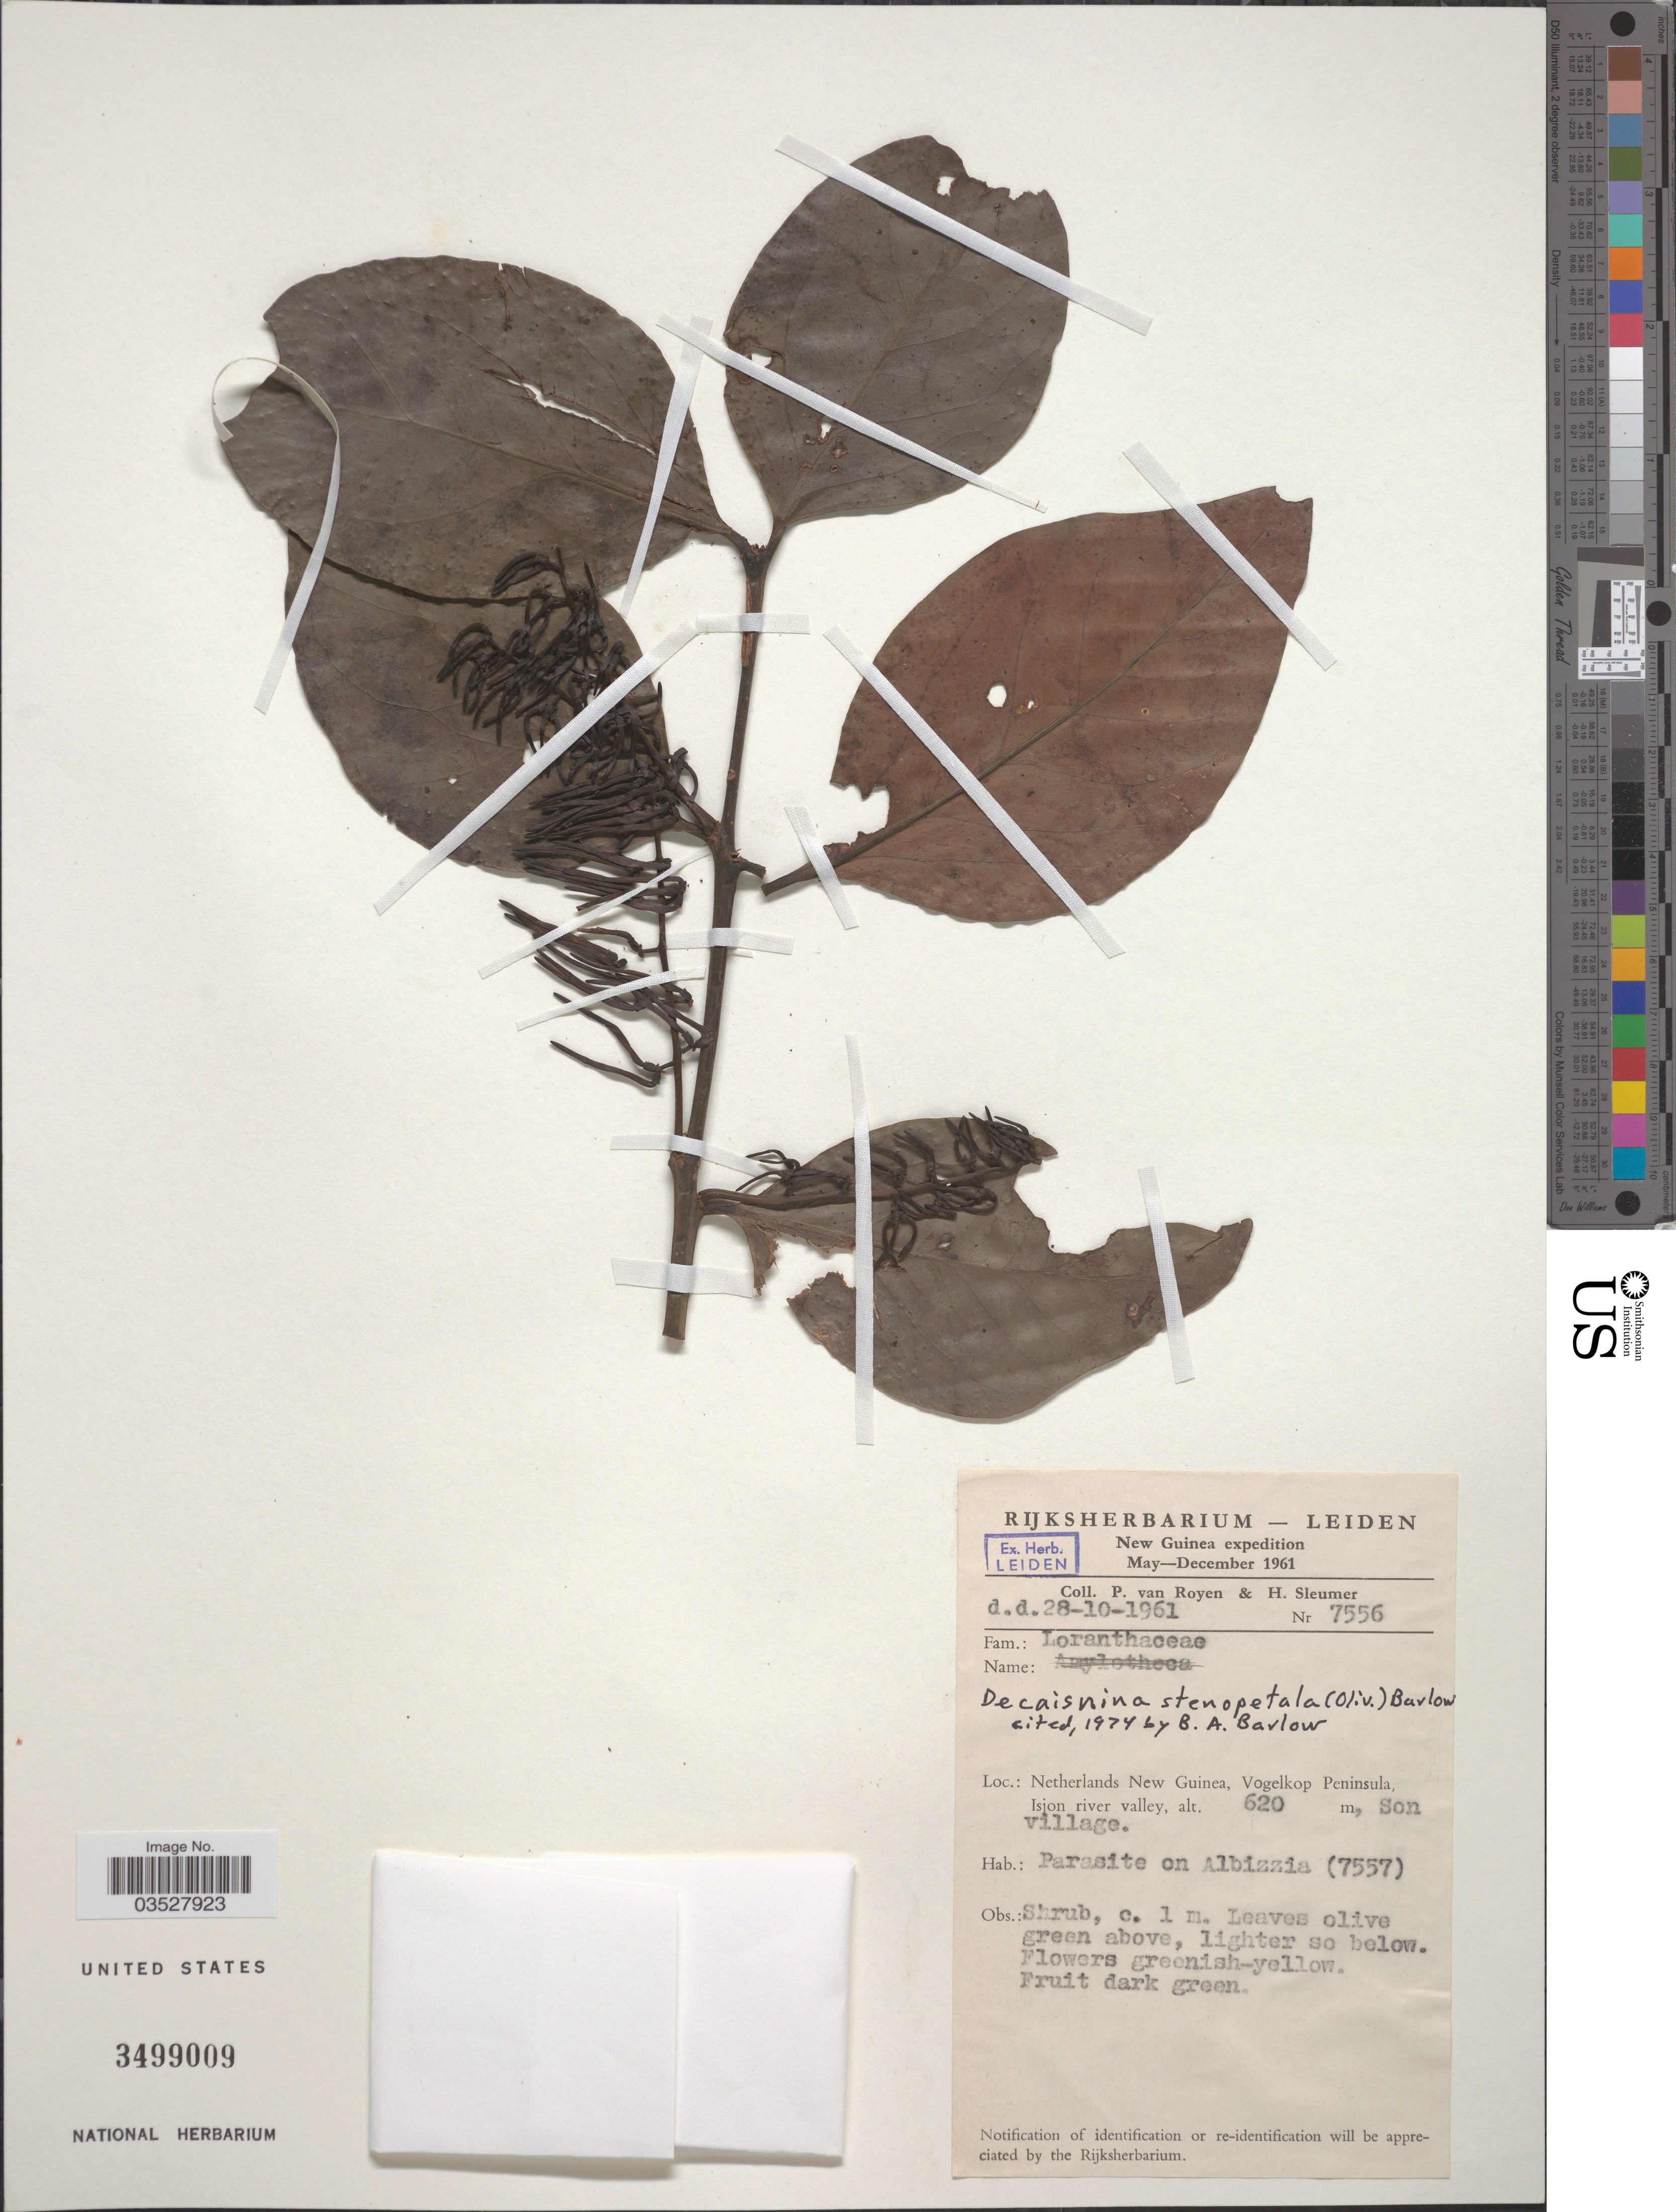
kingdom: Plantae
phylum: Tracheophyta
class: Magnoliopsida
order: Santalales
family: Loranthaceae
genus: Decaisnina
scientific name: Decaisnina stenopetala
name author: Barlow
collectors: P. van Royen & H. O. Sleumer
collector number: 7556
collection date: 1961-10-28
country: Indonesia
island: New Guinea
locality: Netherlands New Guinea, Vogelkop Peninsula, Isjon river valley. Son village.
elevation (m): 620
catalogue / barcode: US 3499009